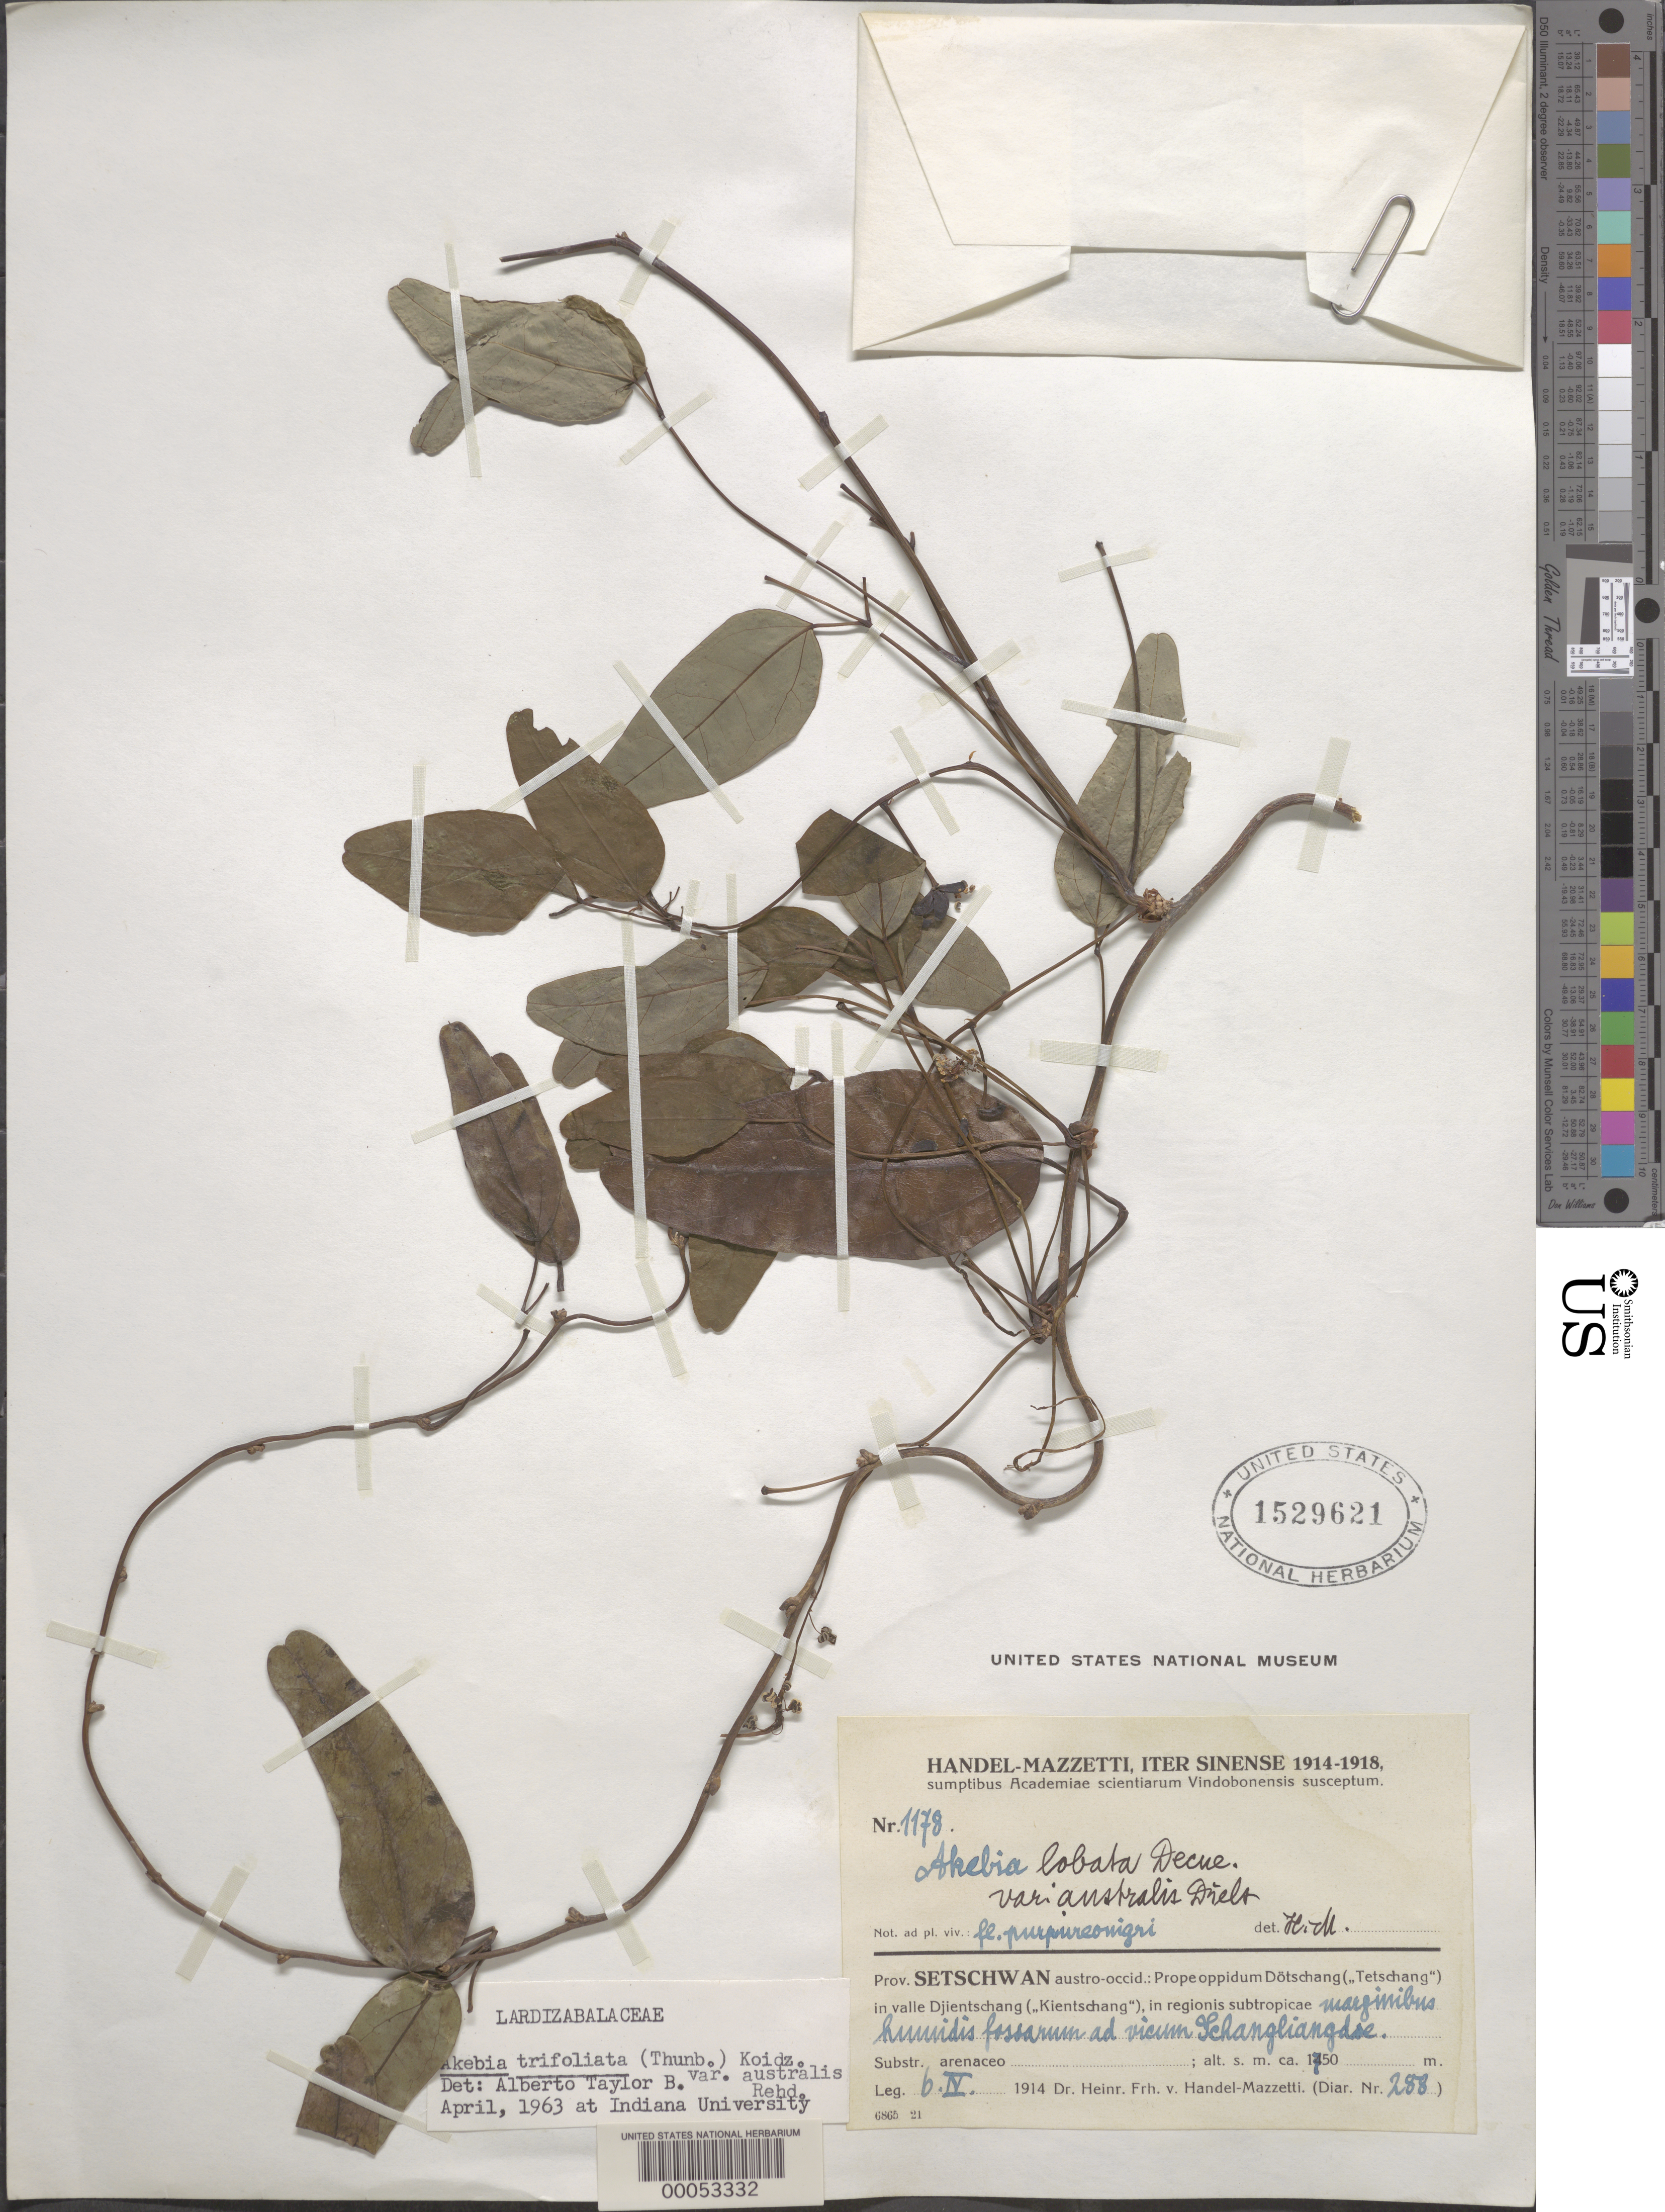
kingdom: Plantae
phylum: Tracheophyta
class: Magnoliopsida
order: Ranunculales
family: Lardizabalaceae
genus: Akebia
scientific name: Akebia trifoliata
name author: (Thunb.) Koidz.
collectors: H. Handel-Mazzetti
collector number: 288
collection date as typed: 06 Apr 1914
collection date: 1914-04-06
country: China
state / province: Sichuan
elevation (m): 1750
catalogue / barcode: US 1529621